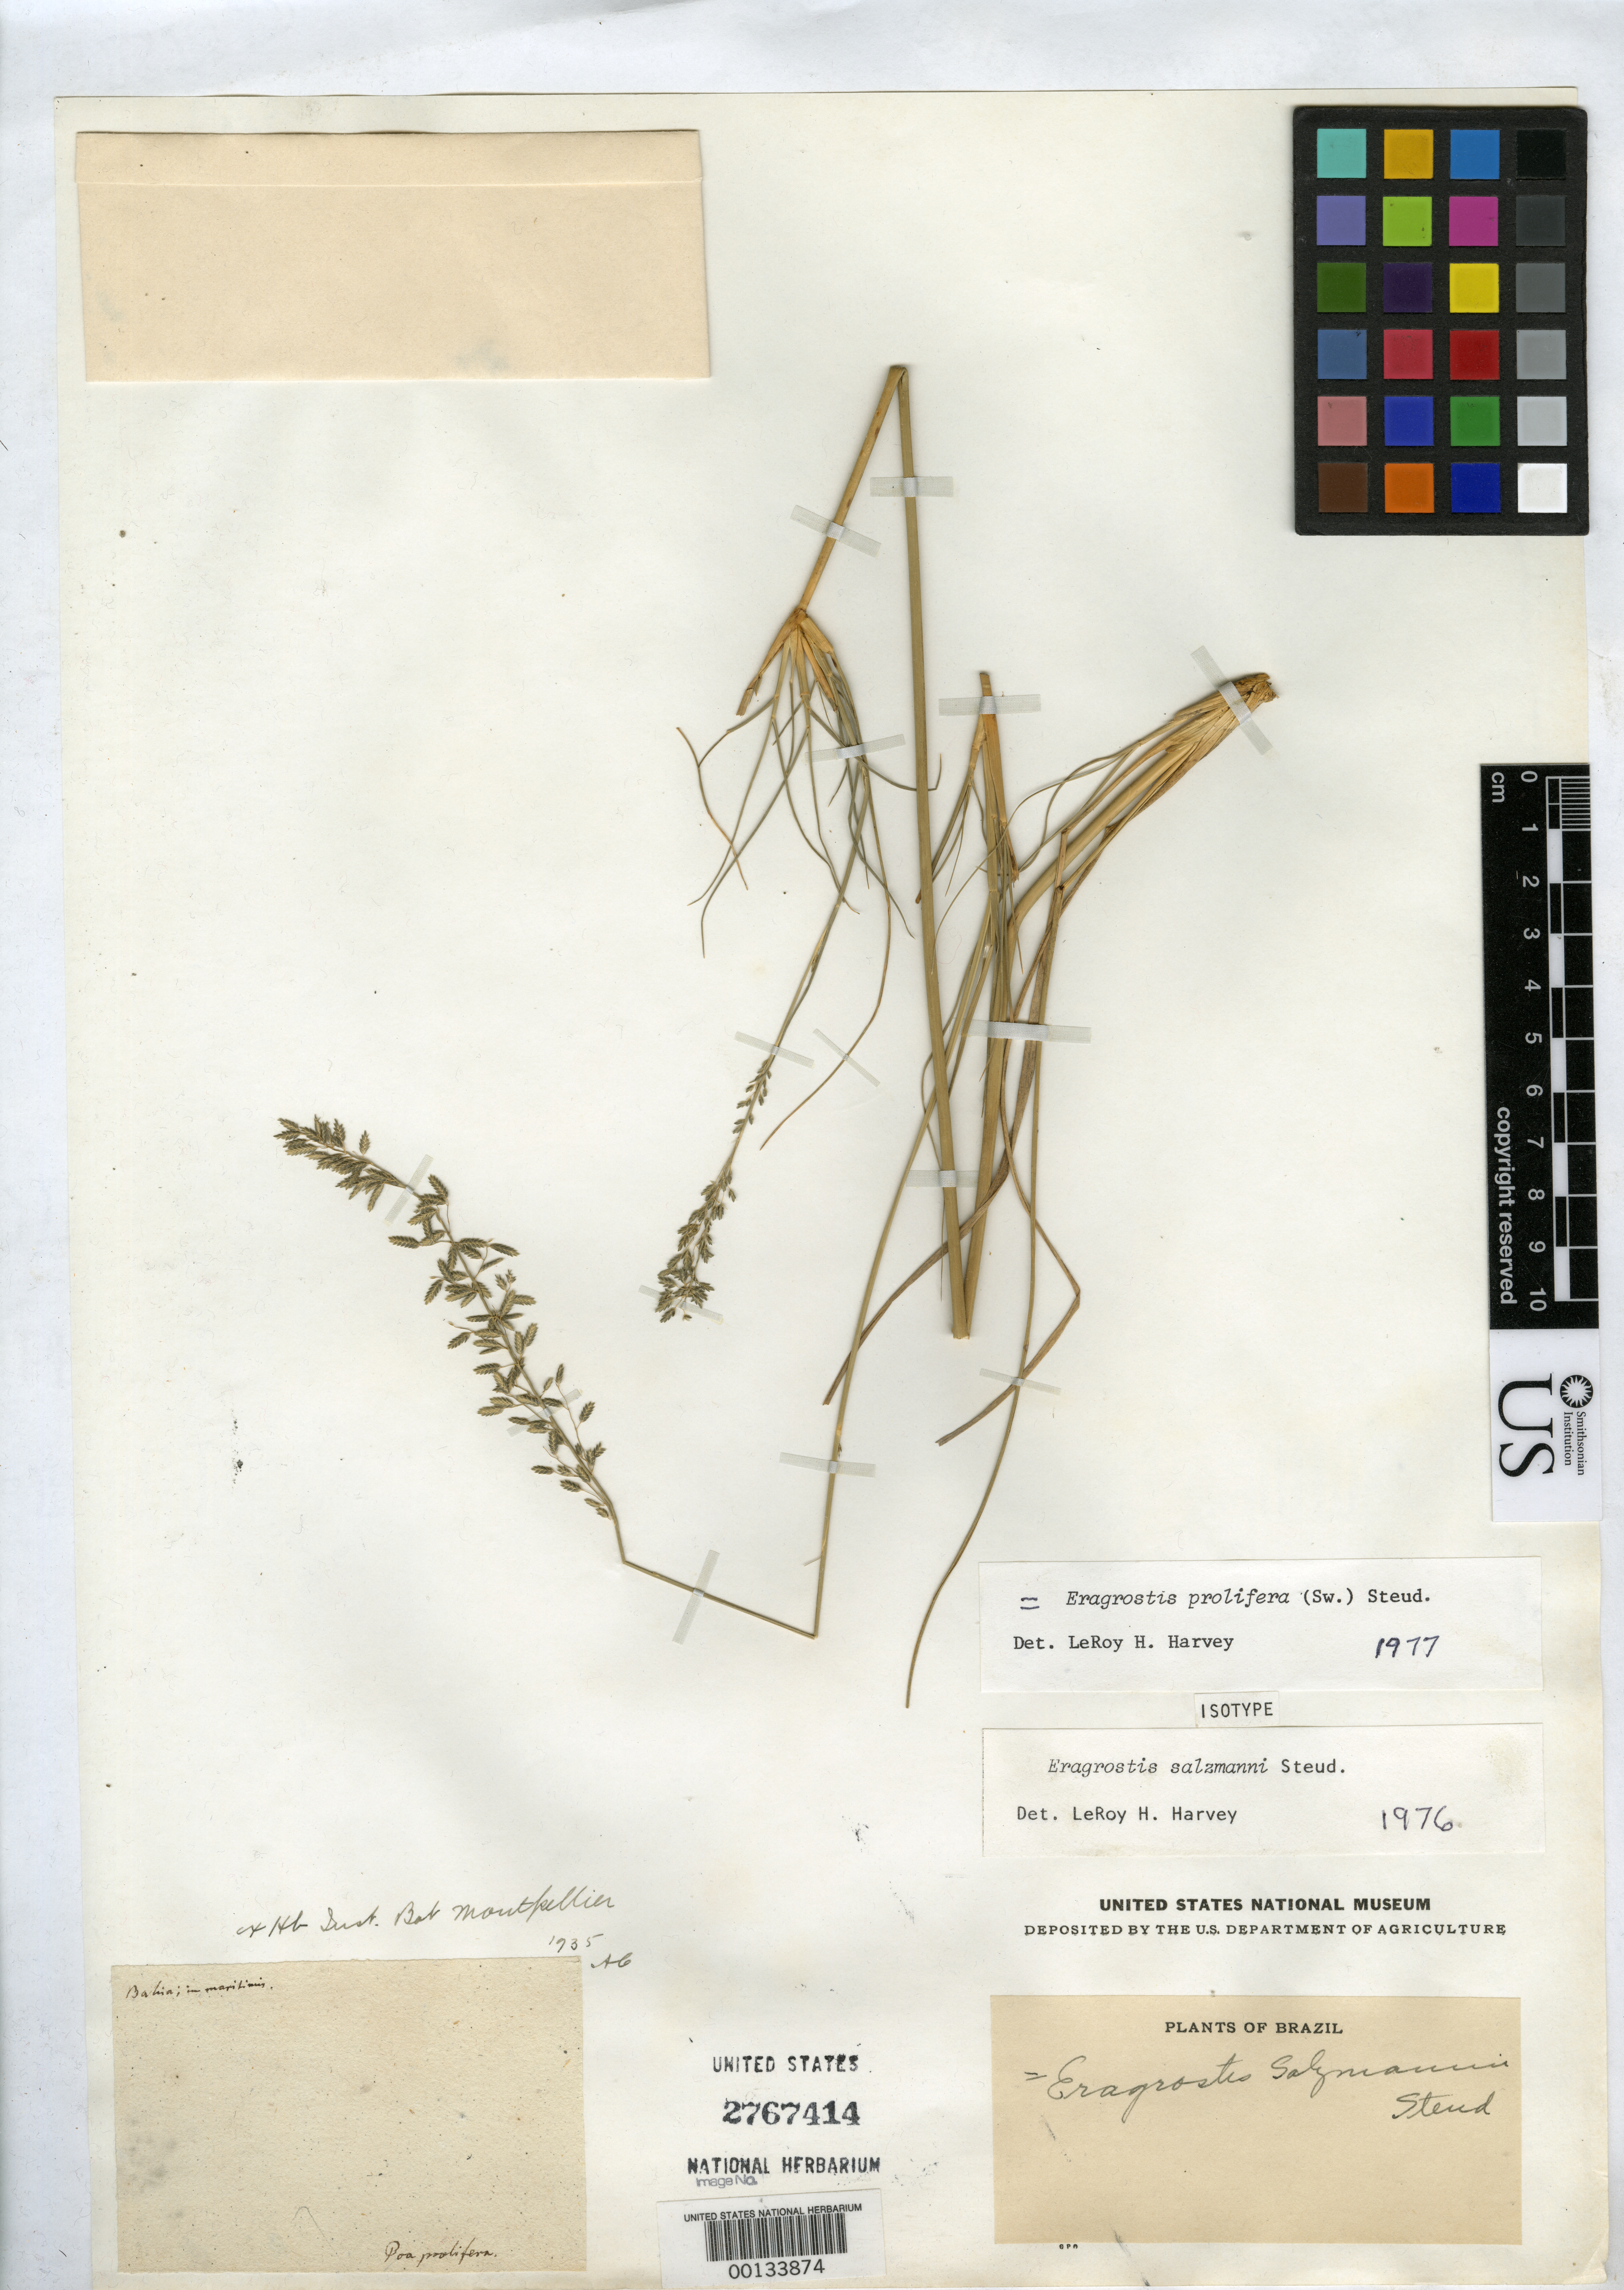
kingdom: Plantae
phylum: Tracheophyta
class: Liliopsida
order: Poales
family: Poaceae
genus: Eragrostis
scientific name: Eragrostis salzmannii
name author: Steud.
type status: Isotype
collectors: P. Salzmann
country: Brazil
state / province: Bahia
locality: North of Esplanda city on road to Jaquera.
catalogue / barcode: US 2767414